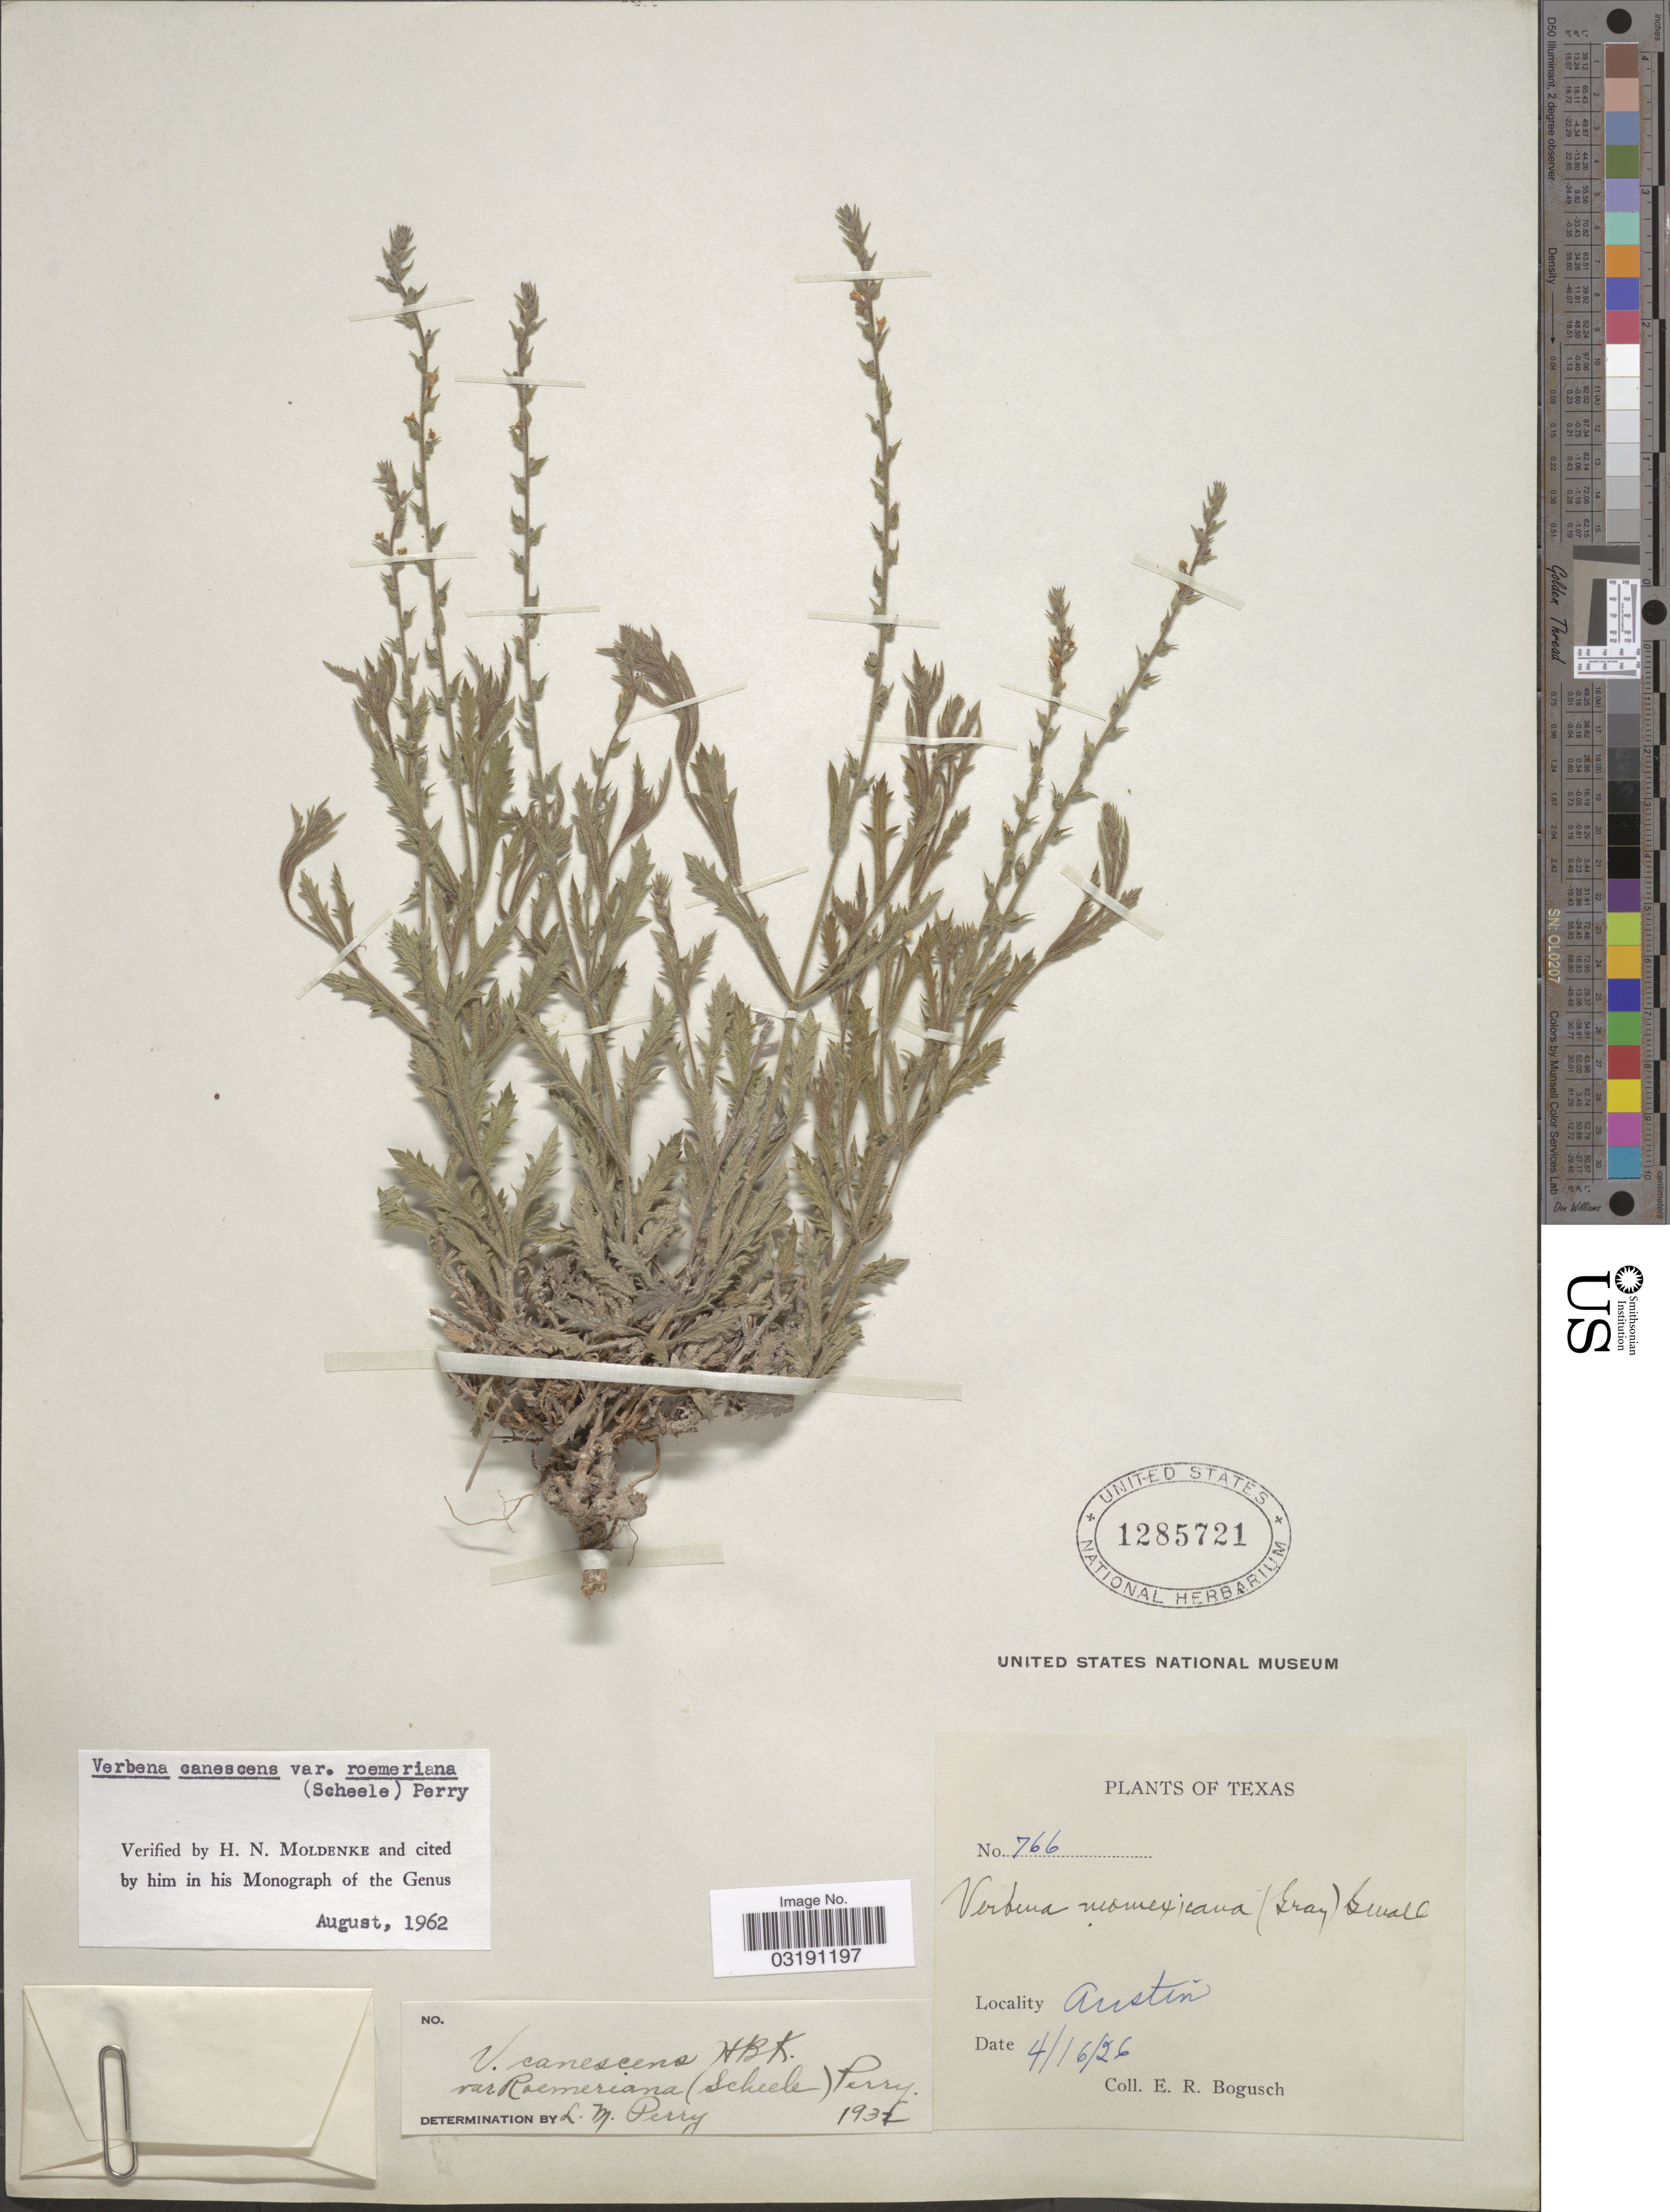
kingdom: Plantae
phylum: Tracheophyta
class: Magnoliopsida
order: Lamiales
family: Verbenaceae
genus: Verbena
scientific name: Verbena canescens var. roemeriana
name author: (Scheele) L.M. Perry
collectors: E. Bogusch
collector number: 766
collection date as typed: Transcribed d/m/y: 16/4/26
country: United States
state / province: Texas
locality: Austin.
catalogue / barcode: US 1285721